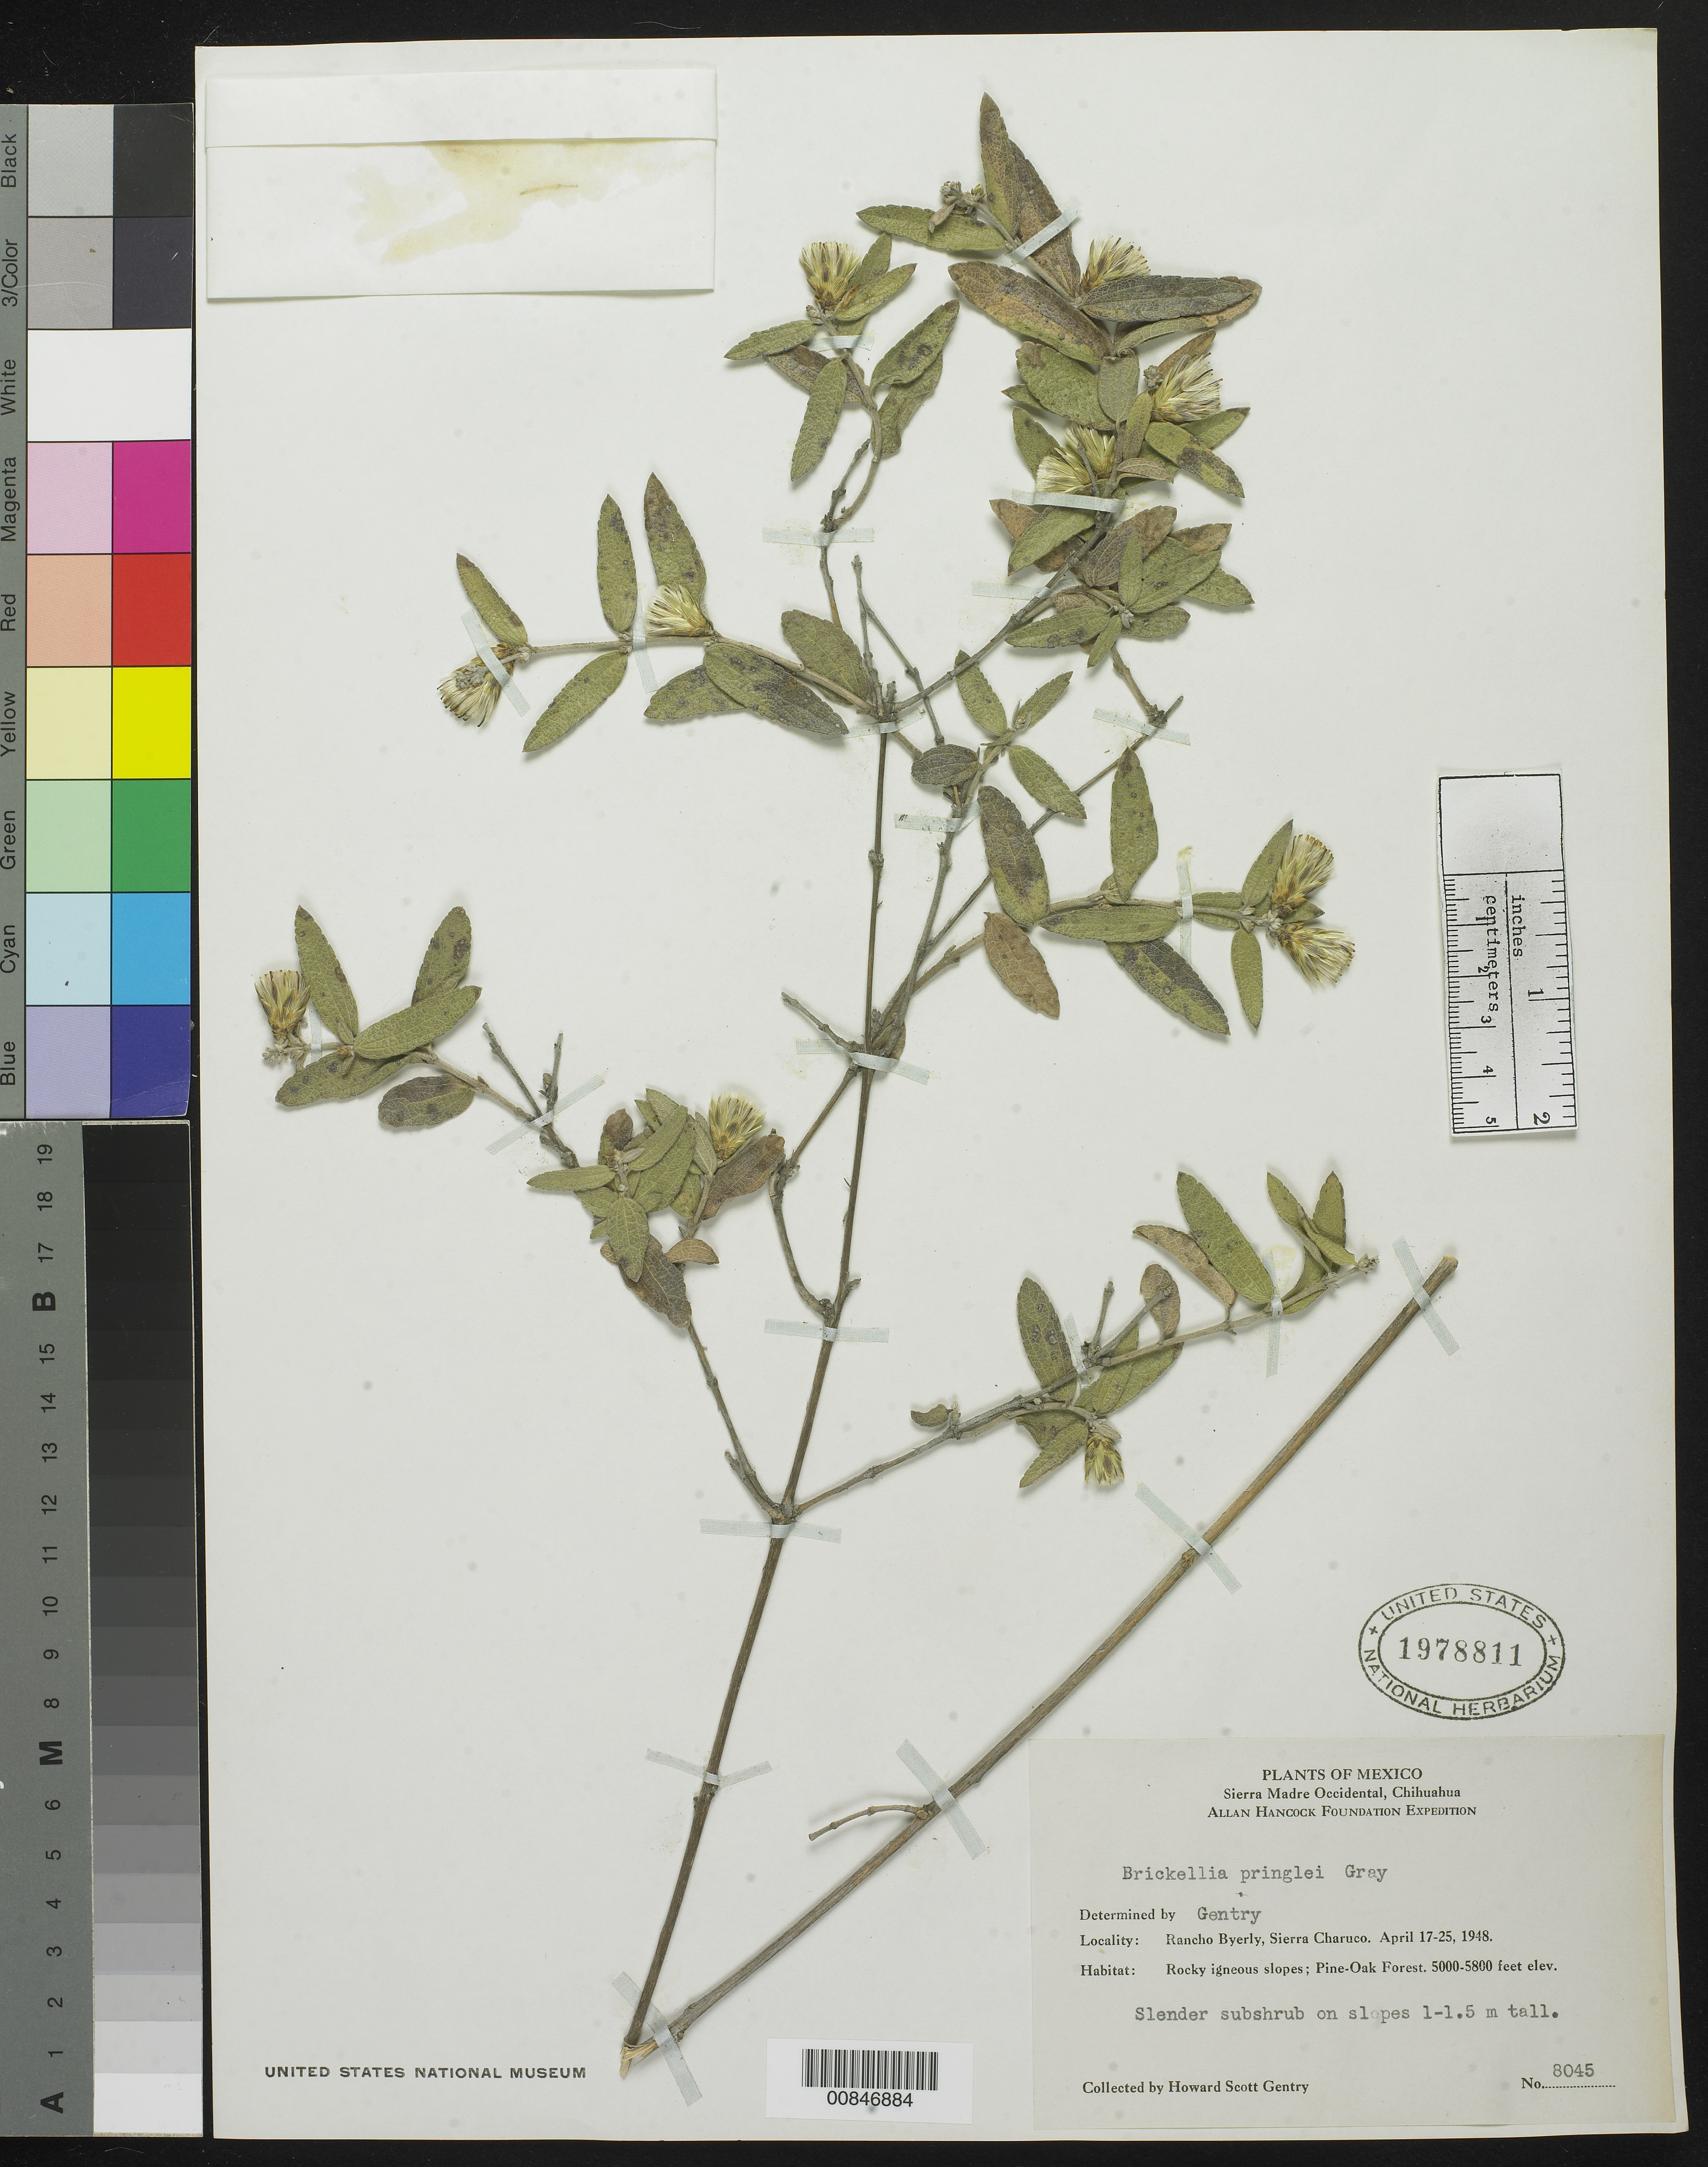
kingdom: Plantae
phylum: Tracheophyta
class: Magnoliopsida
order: Asterales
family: Asteraceae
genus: Brickellia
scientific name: Brickellia pringlei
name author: A. Gray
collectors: H. S. Gentry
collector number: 8045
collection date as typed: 17 Apr 1948 to 25 Apr 1948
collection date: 1948-04-17/1948-04-25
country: Mexico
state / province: Chihuahua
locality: Rancho Byerly, Sierra Charuco.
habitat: Rocky igneous slopes; Pine-Oak forest.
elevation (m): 1524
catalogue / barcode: US 1978811